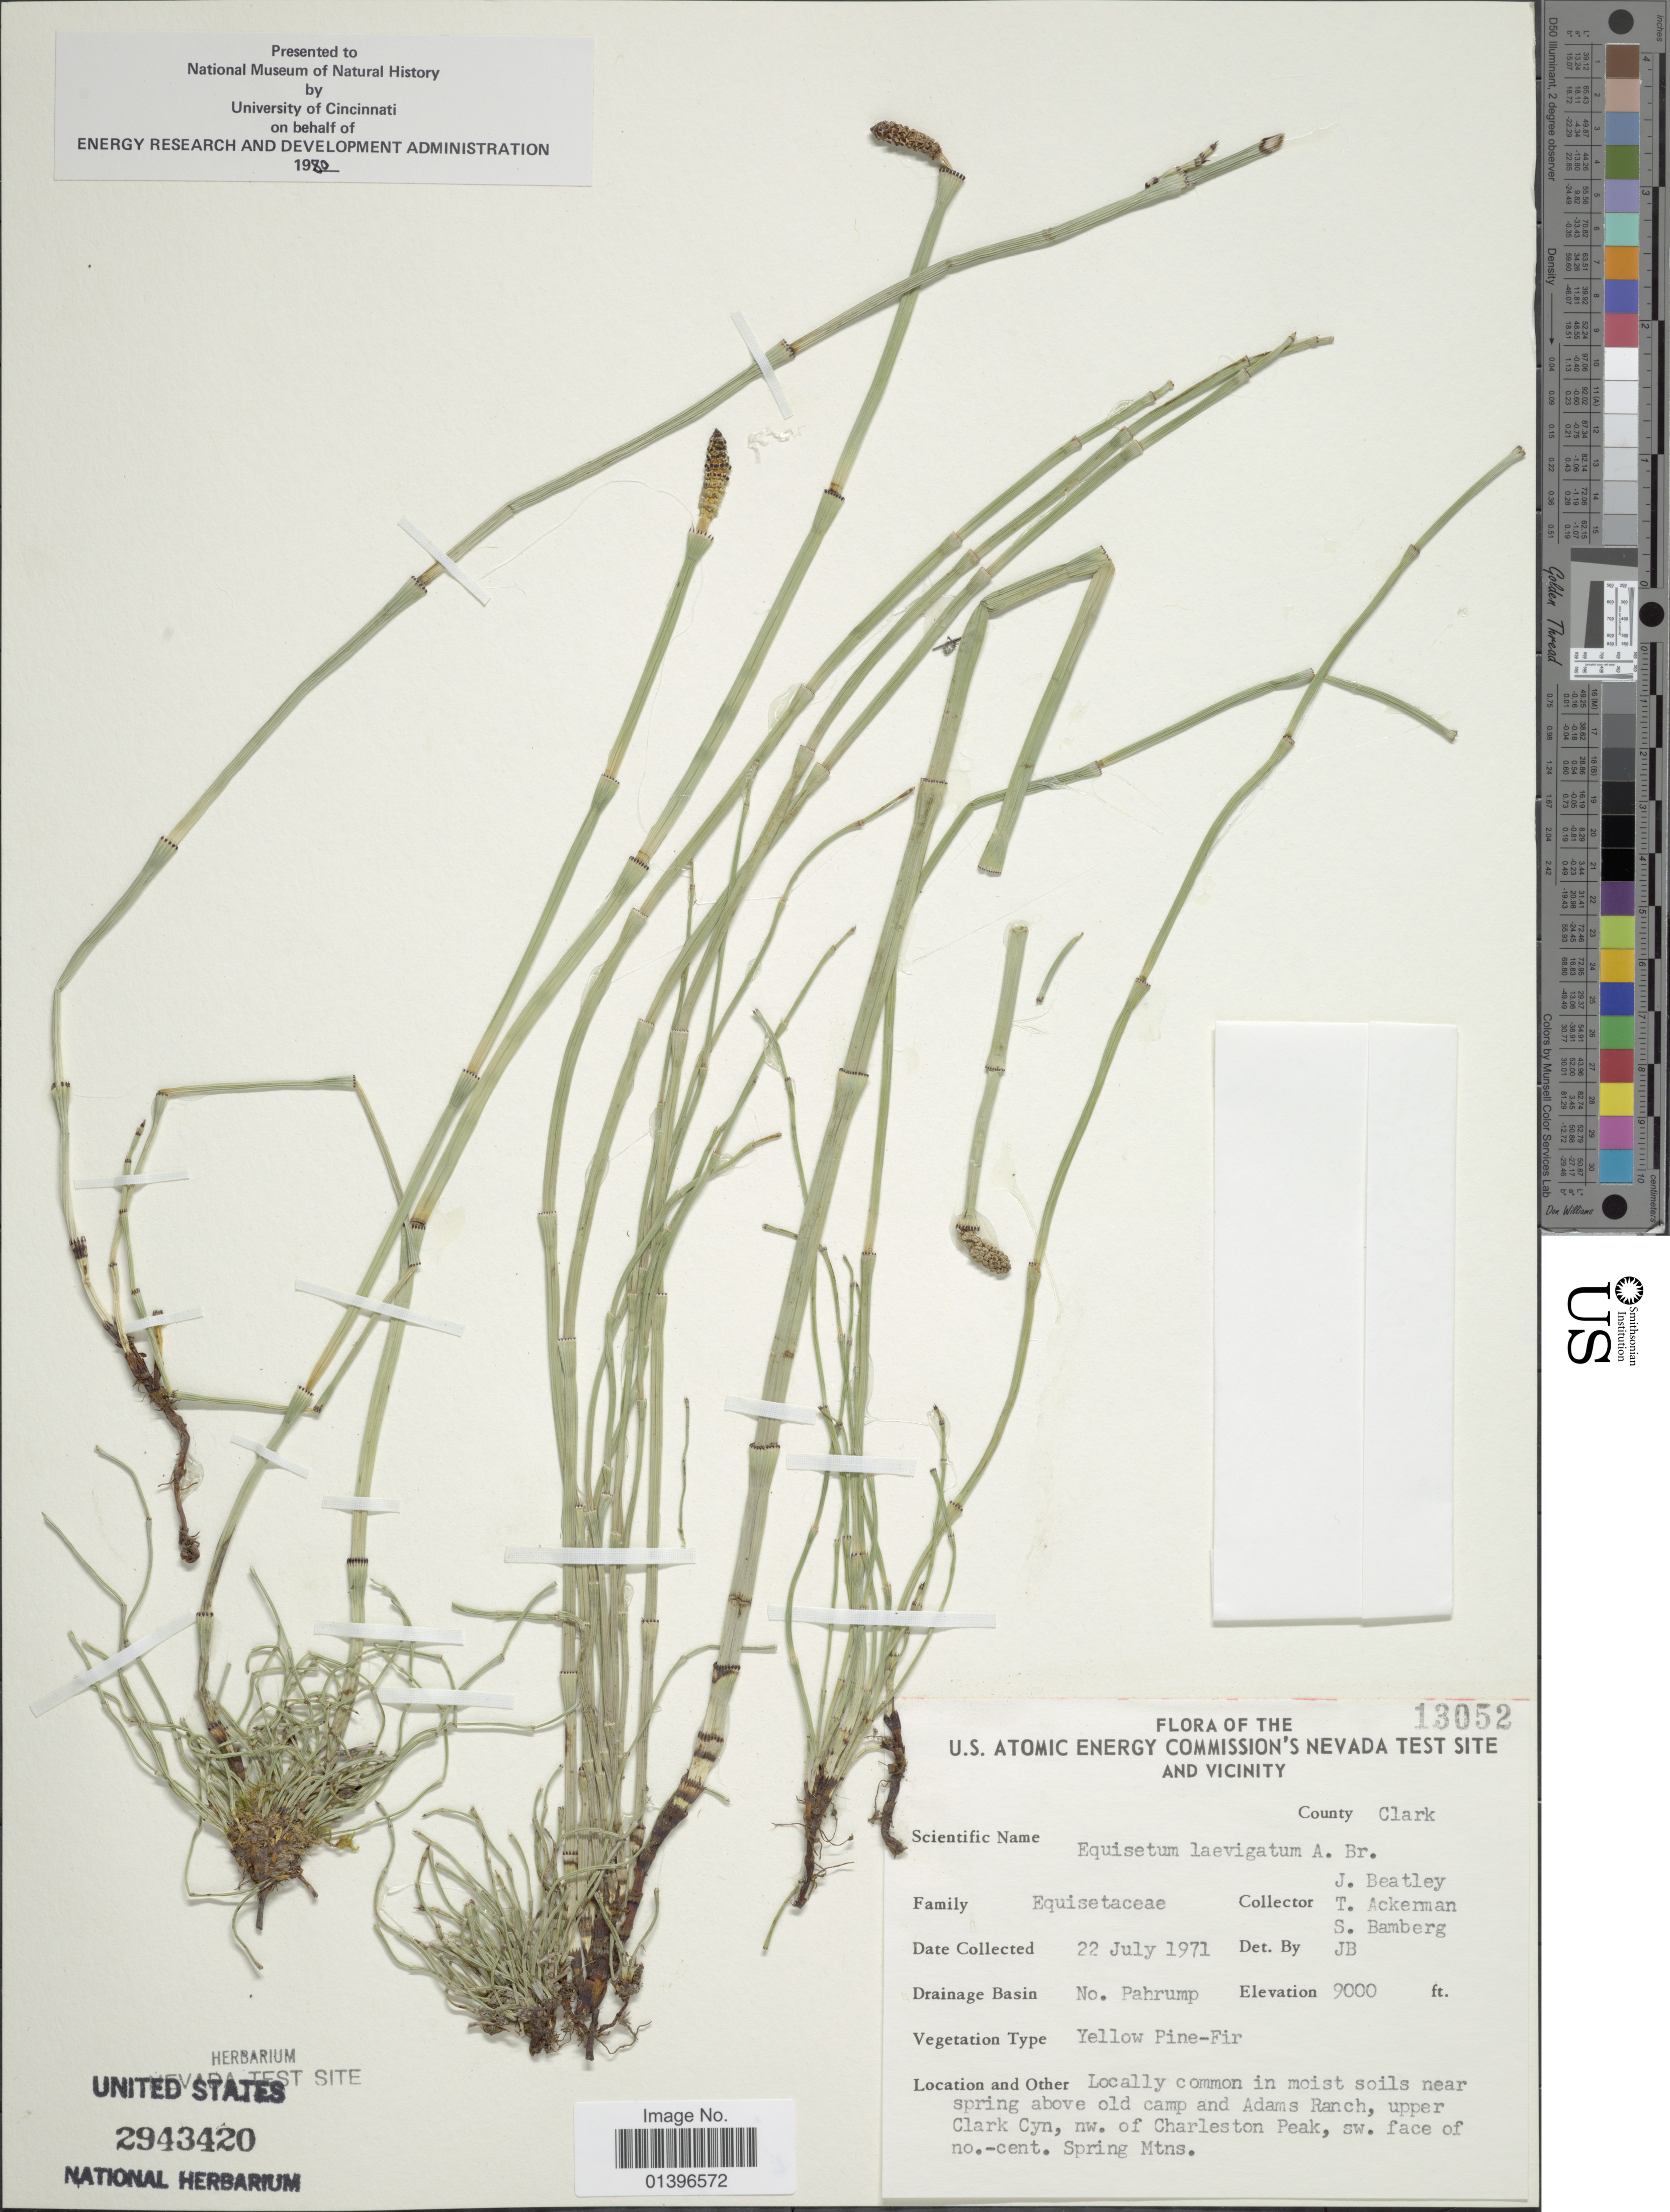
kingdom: Plantae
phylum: Tracheophyta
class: Polypodiopsida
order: Equisetales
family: Equisetaceae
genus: Equisetum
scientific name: Equisetum laevigatum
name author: A. Braun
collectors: J. C. Beatley, T. Ackerman & S. Bamberg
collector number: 13052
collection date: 1971-07-22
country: United States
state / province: Nevada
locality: U.S. Atomic Energy Commission's Nevada Test Site and Vicinity. County Clark. Drainage Basin No. Pahrump. Locally common in moist soils near springs above old camp and Adams Ranch, upper Clark Cyn, nw. of Charleston Peak, sw. face of no.-cent. Spring Mtns.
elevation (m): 2743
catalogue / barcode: US 2943420